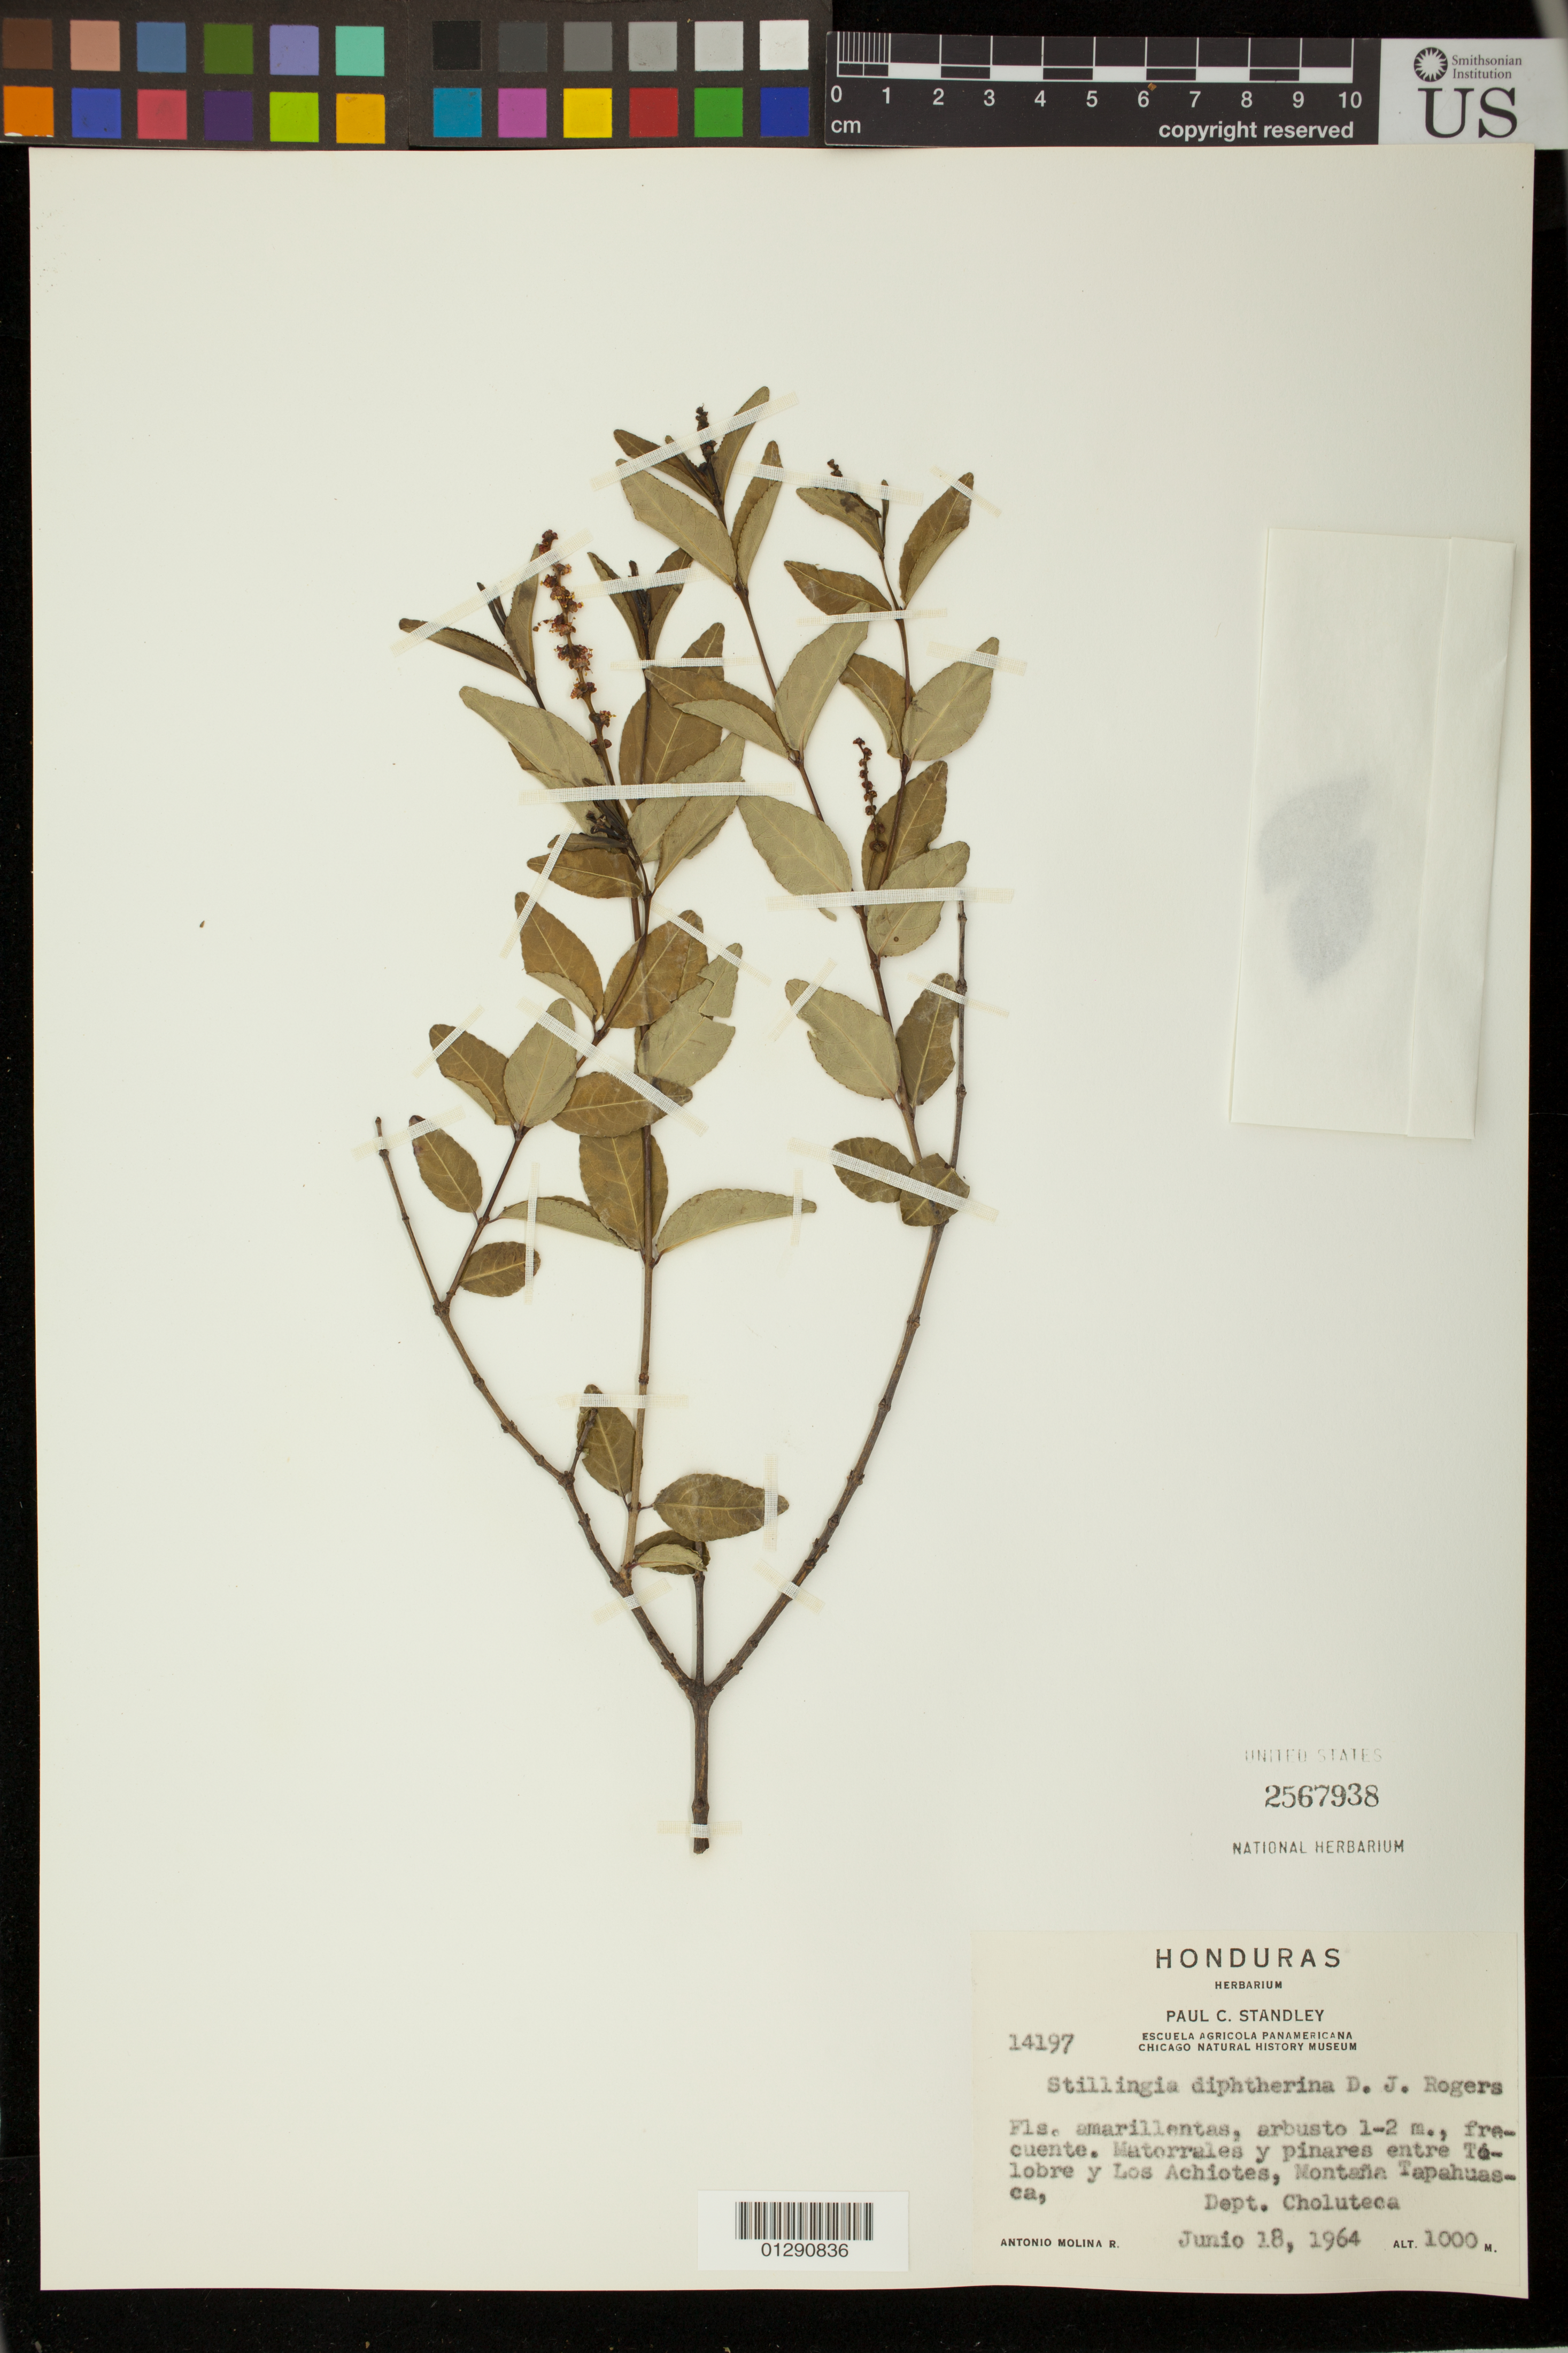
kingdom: Plantae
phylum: Tracheophyta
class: Magnoliopsida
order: Malpighiales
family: Euphorbiaceae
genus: Stillingia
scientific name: Stillingia diphtherina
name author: D.J. Rogers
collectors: A. Molina R.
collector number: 14197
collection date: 1964-06-18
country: Honduras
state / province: Choluteca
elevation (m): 1000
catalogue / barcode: US 2567938